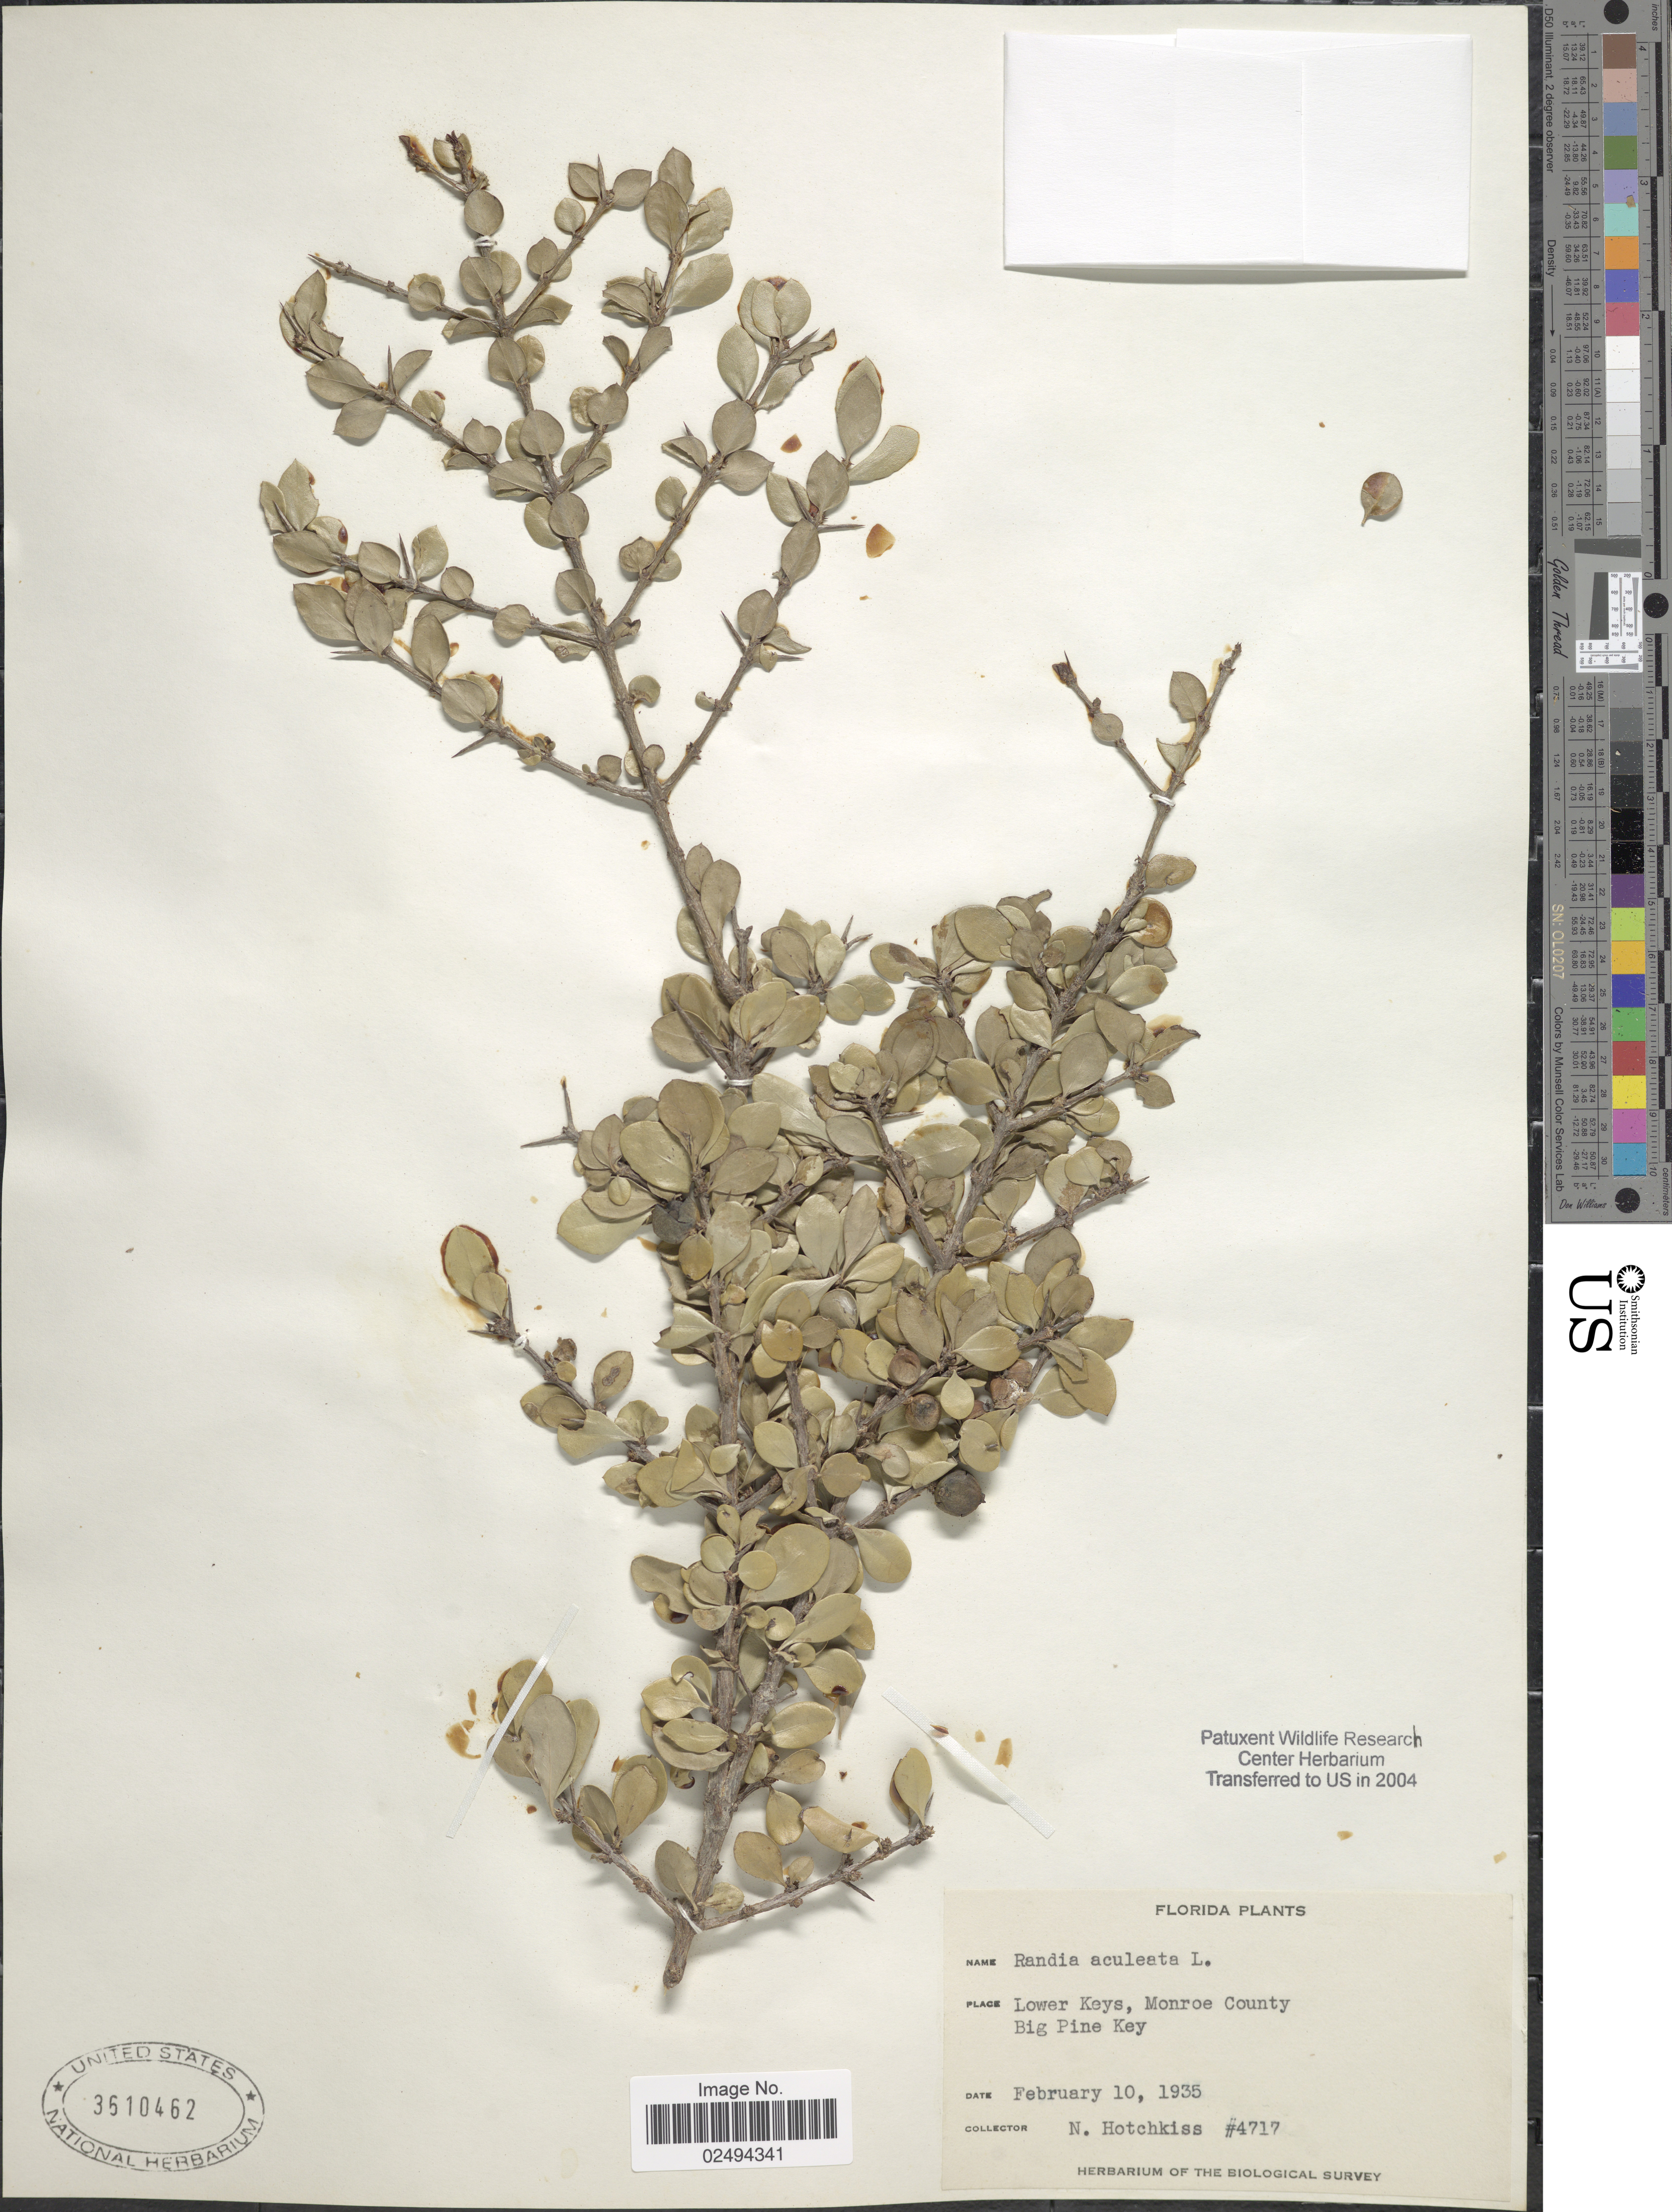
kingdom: Plantae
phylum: Tracheophyta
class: Magnoliopsida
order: Gentianales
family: Rubiaceae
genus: Randia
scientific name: Randia aculeata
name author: L.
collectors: N. Hotchkiss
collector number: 4717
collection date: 1935-02-10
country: United States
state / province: Florida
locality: Lower Keys, Monroe County Big Pine Key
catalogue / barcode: US 3610462